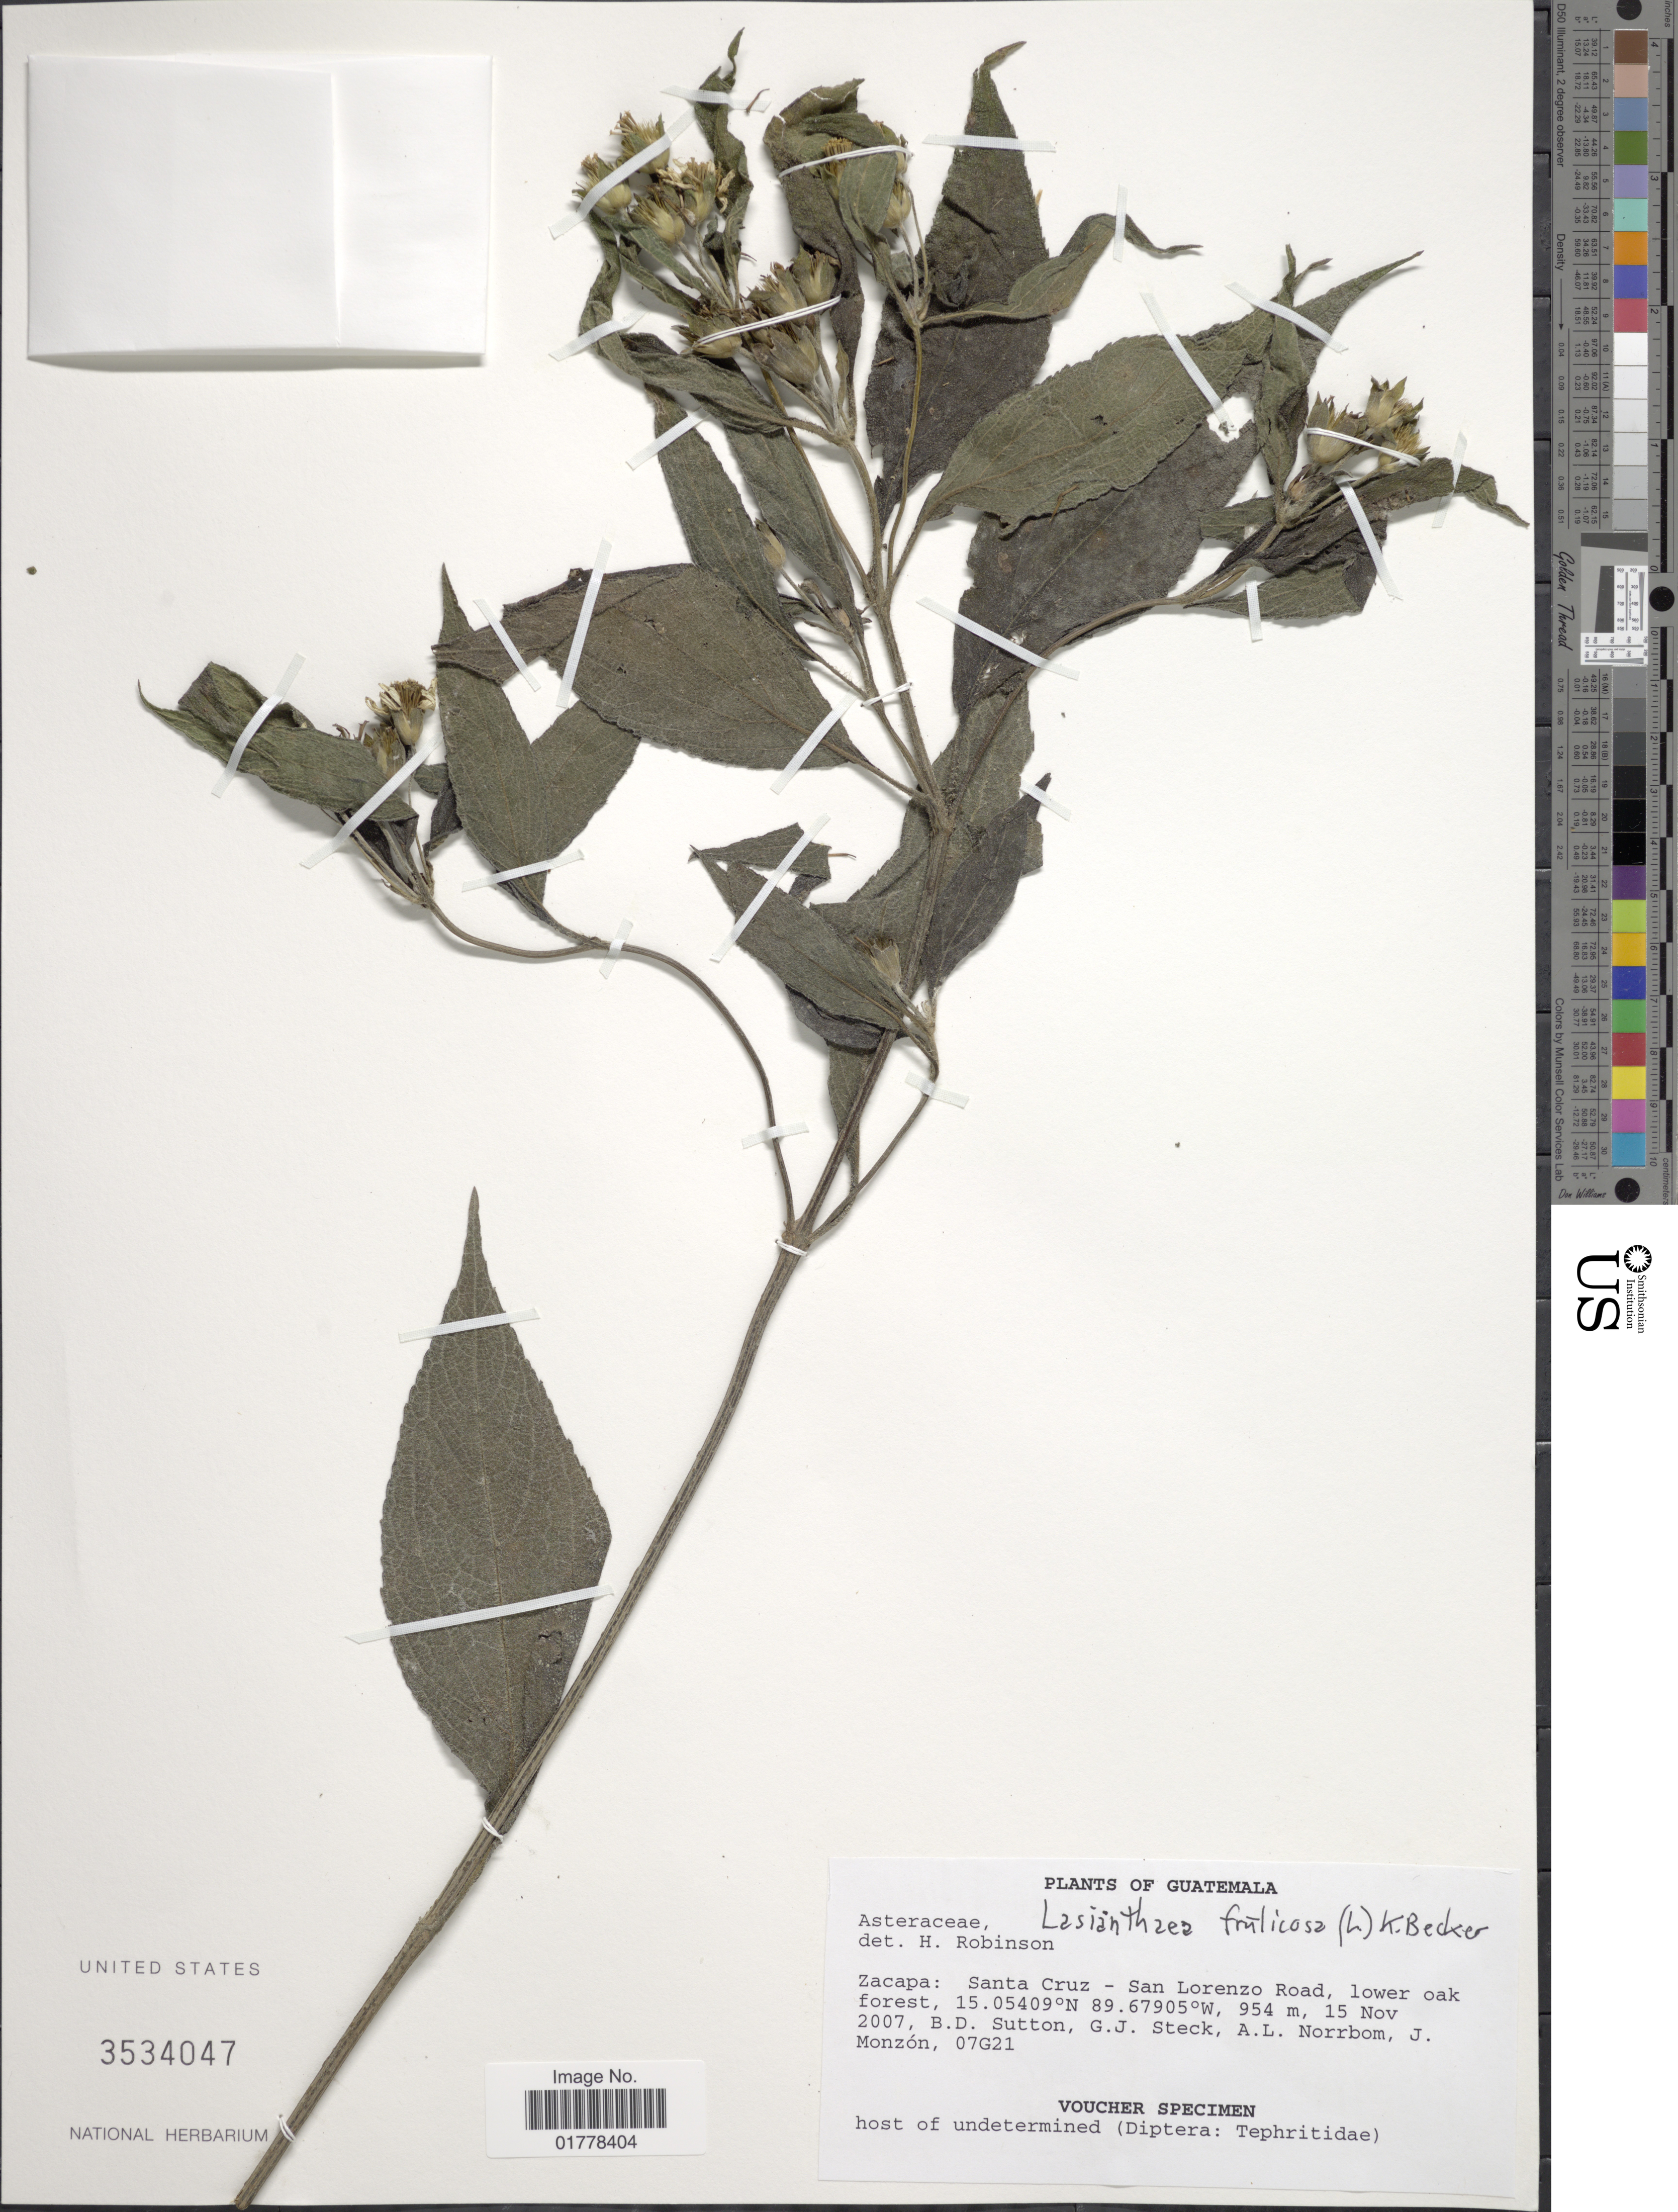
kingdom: Plantae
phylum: Tracheophyta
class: Magnoliopsida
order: Asterales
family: Asteraceae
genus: Lasianthaea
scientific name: Lasianthaea fruticosa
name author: (L.) K.M. Becker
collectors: B. Sutton, G. Steck, A. L. Norrbom & J. Monzon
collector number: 07G21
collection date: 2007-11-15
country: Guatemala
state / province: Zacapa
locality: Zacapa: Santa Cruz - San Lorenzo Road, lower oak forest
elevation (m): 954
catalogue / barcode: US 3534047